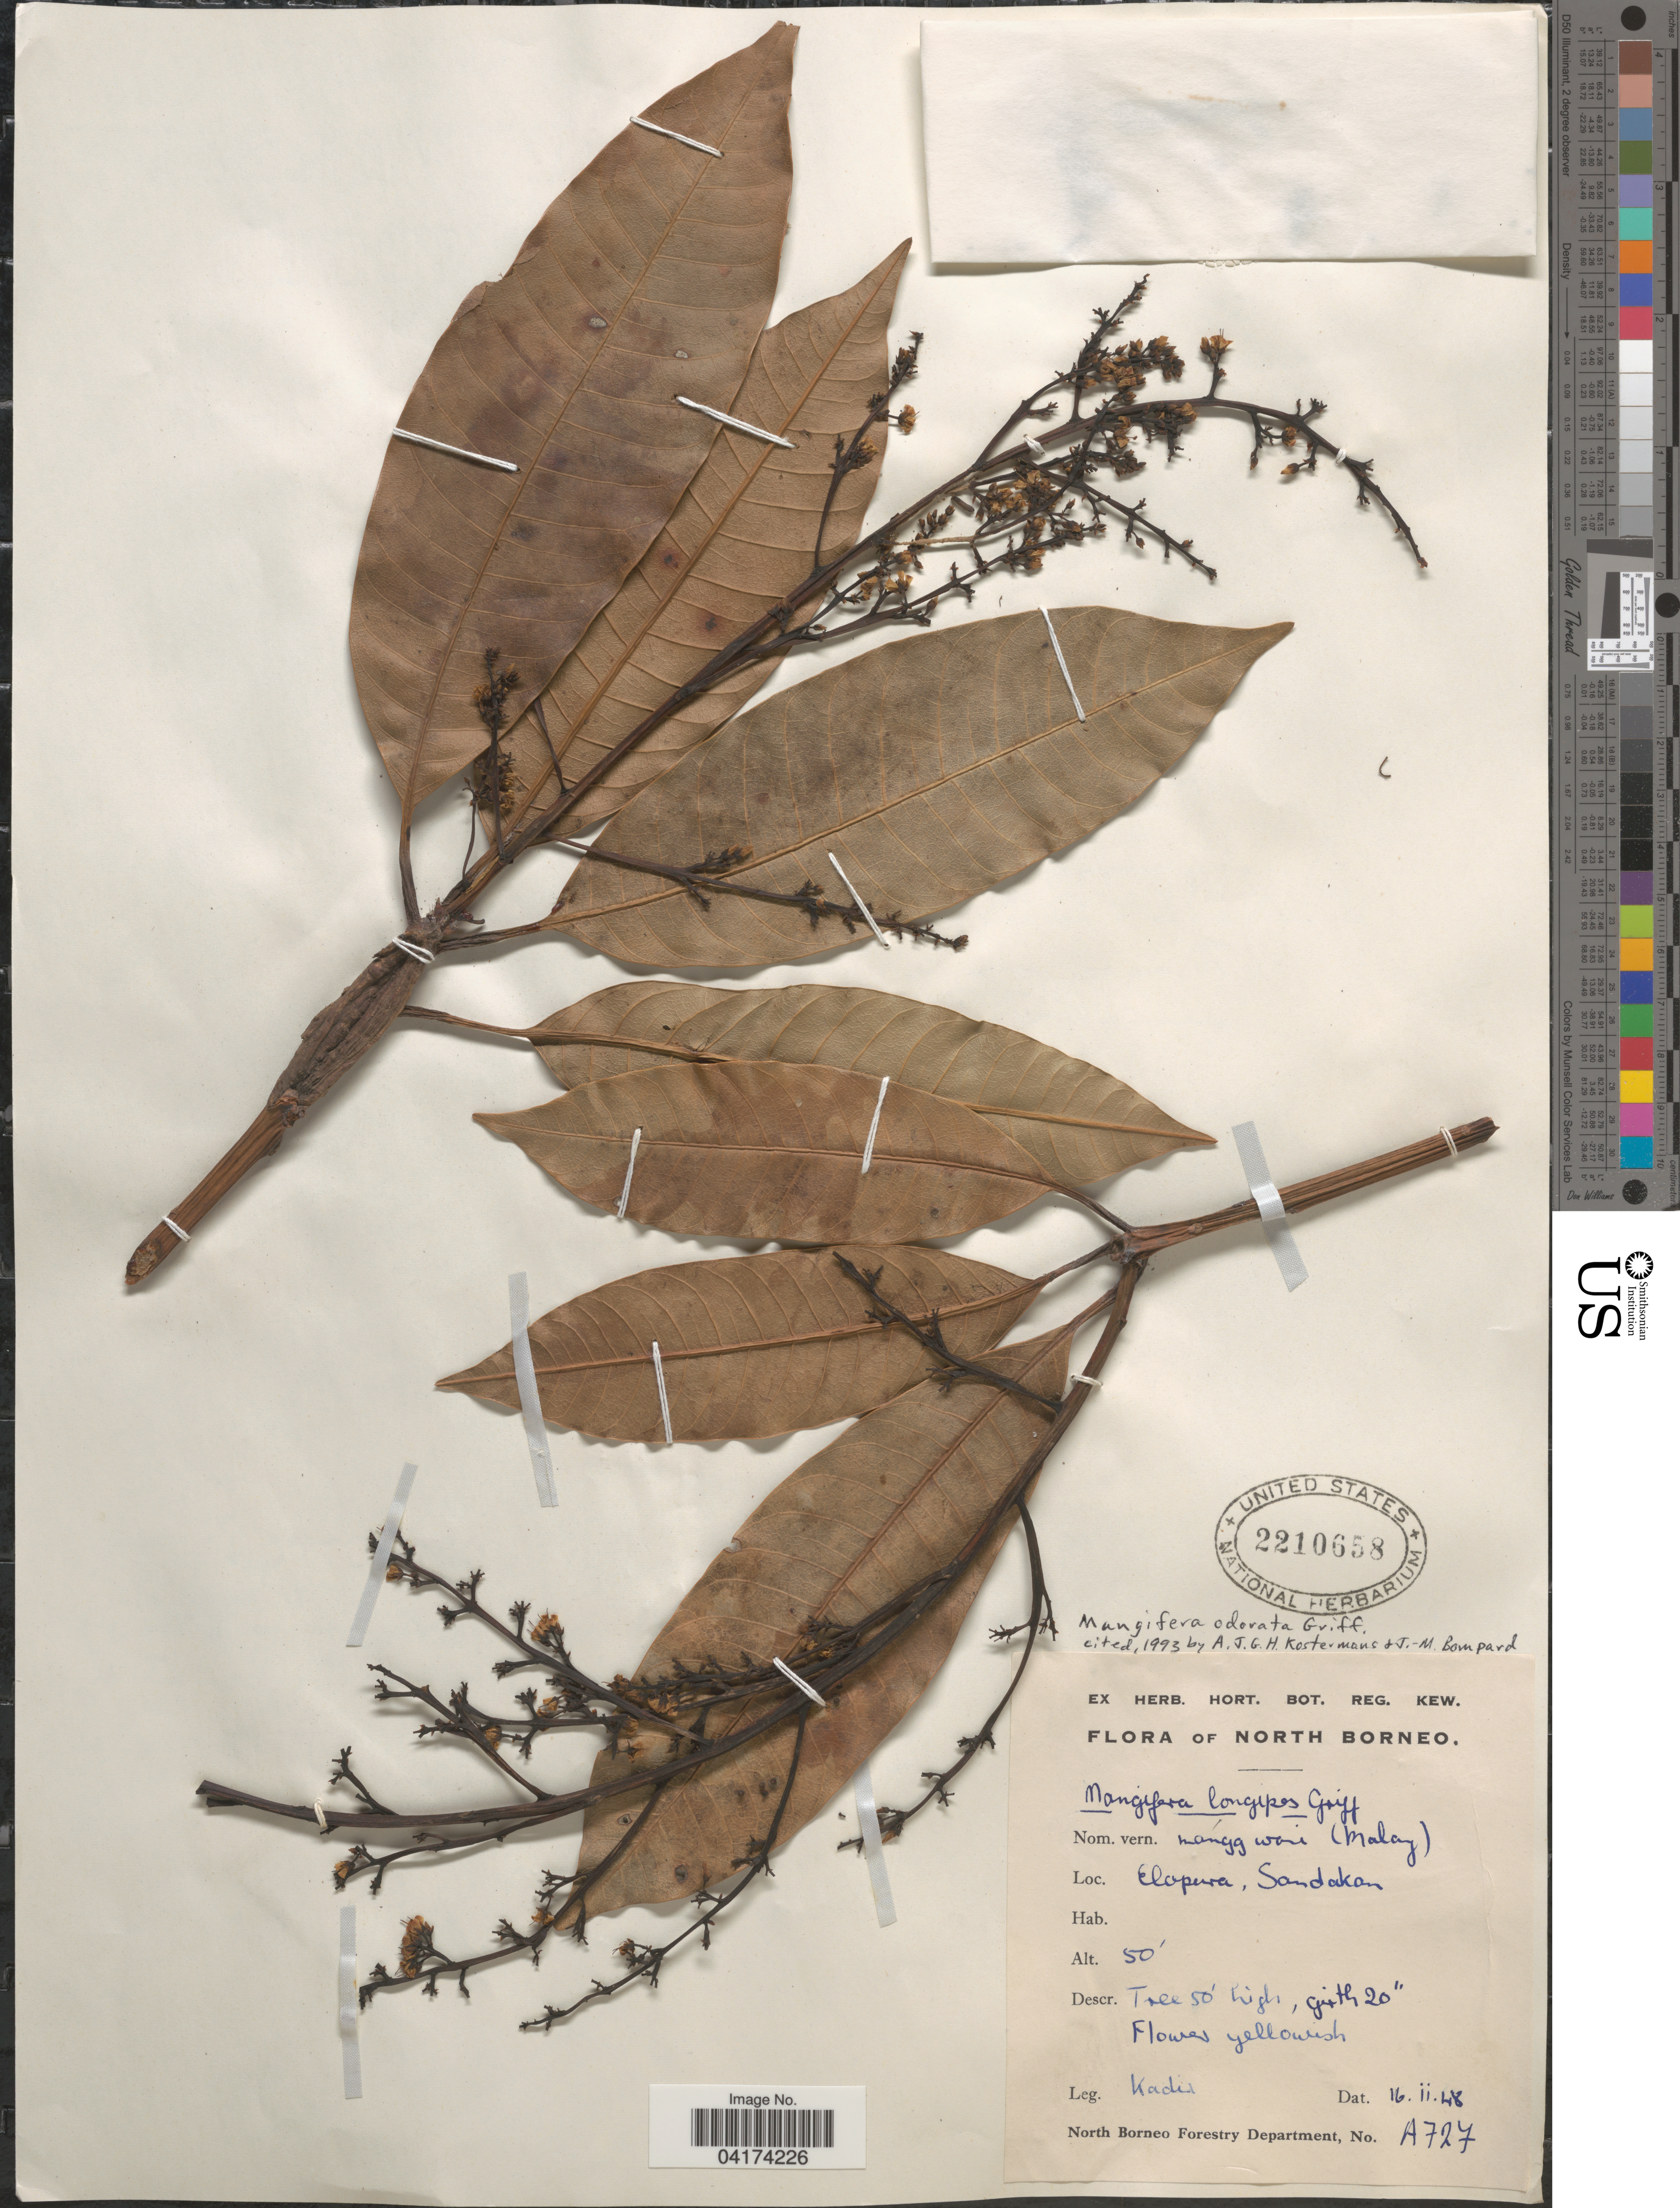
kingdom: Plantae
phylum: Tracheophyta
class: Magnoliopsida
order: Sapindales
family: Anacardiaceae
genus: Mangifera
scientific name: Mangifera odorata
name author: Griff.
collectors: -. Kadir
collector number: A727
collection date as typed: Transcribed d/m/y: 16/2/48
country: Malaysia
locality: North Borneo. Elopura, Sandakan.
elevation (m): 15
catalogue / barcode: US 2210658